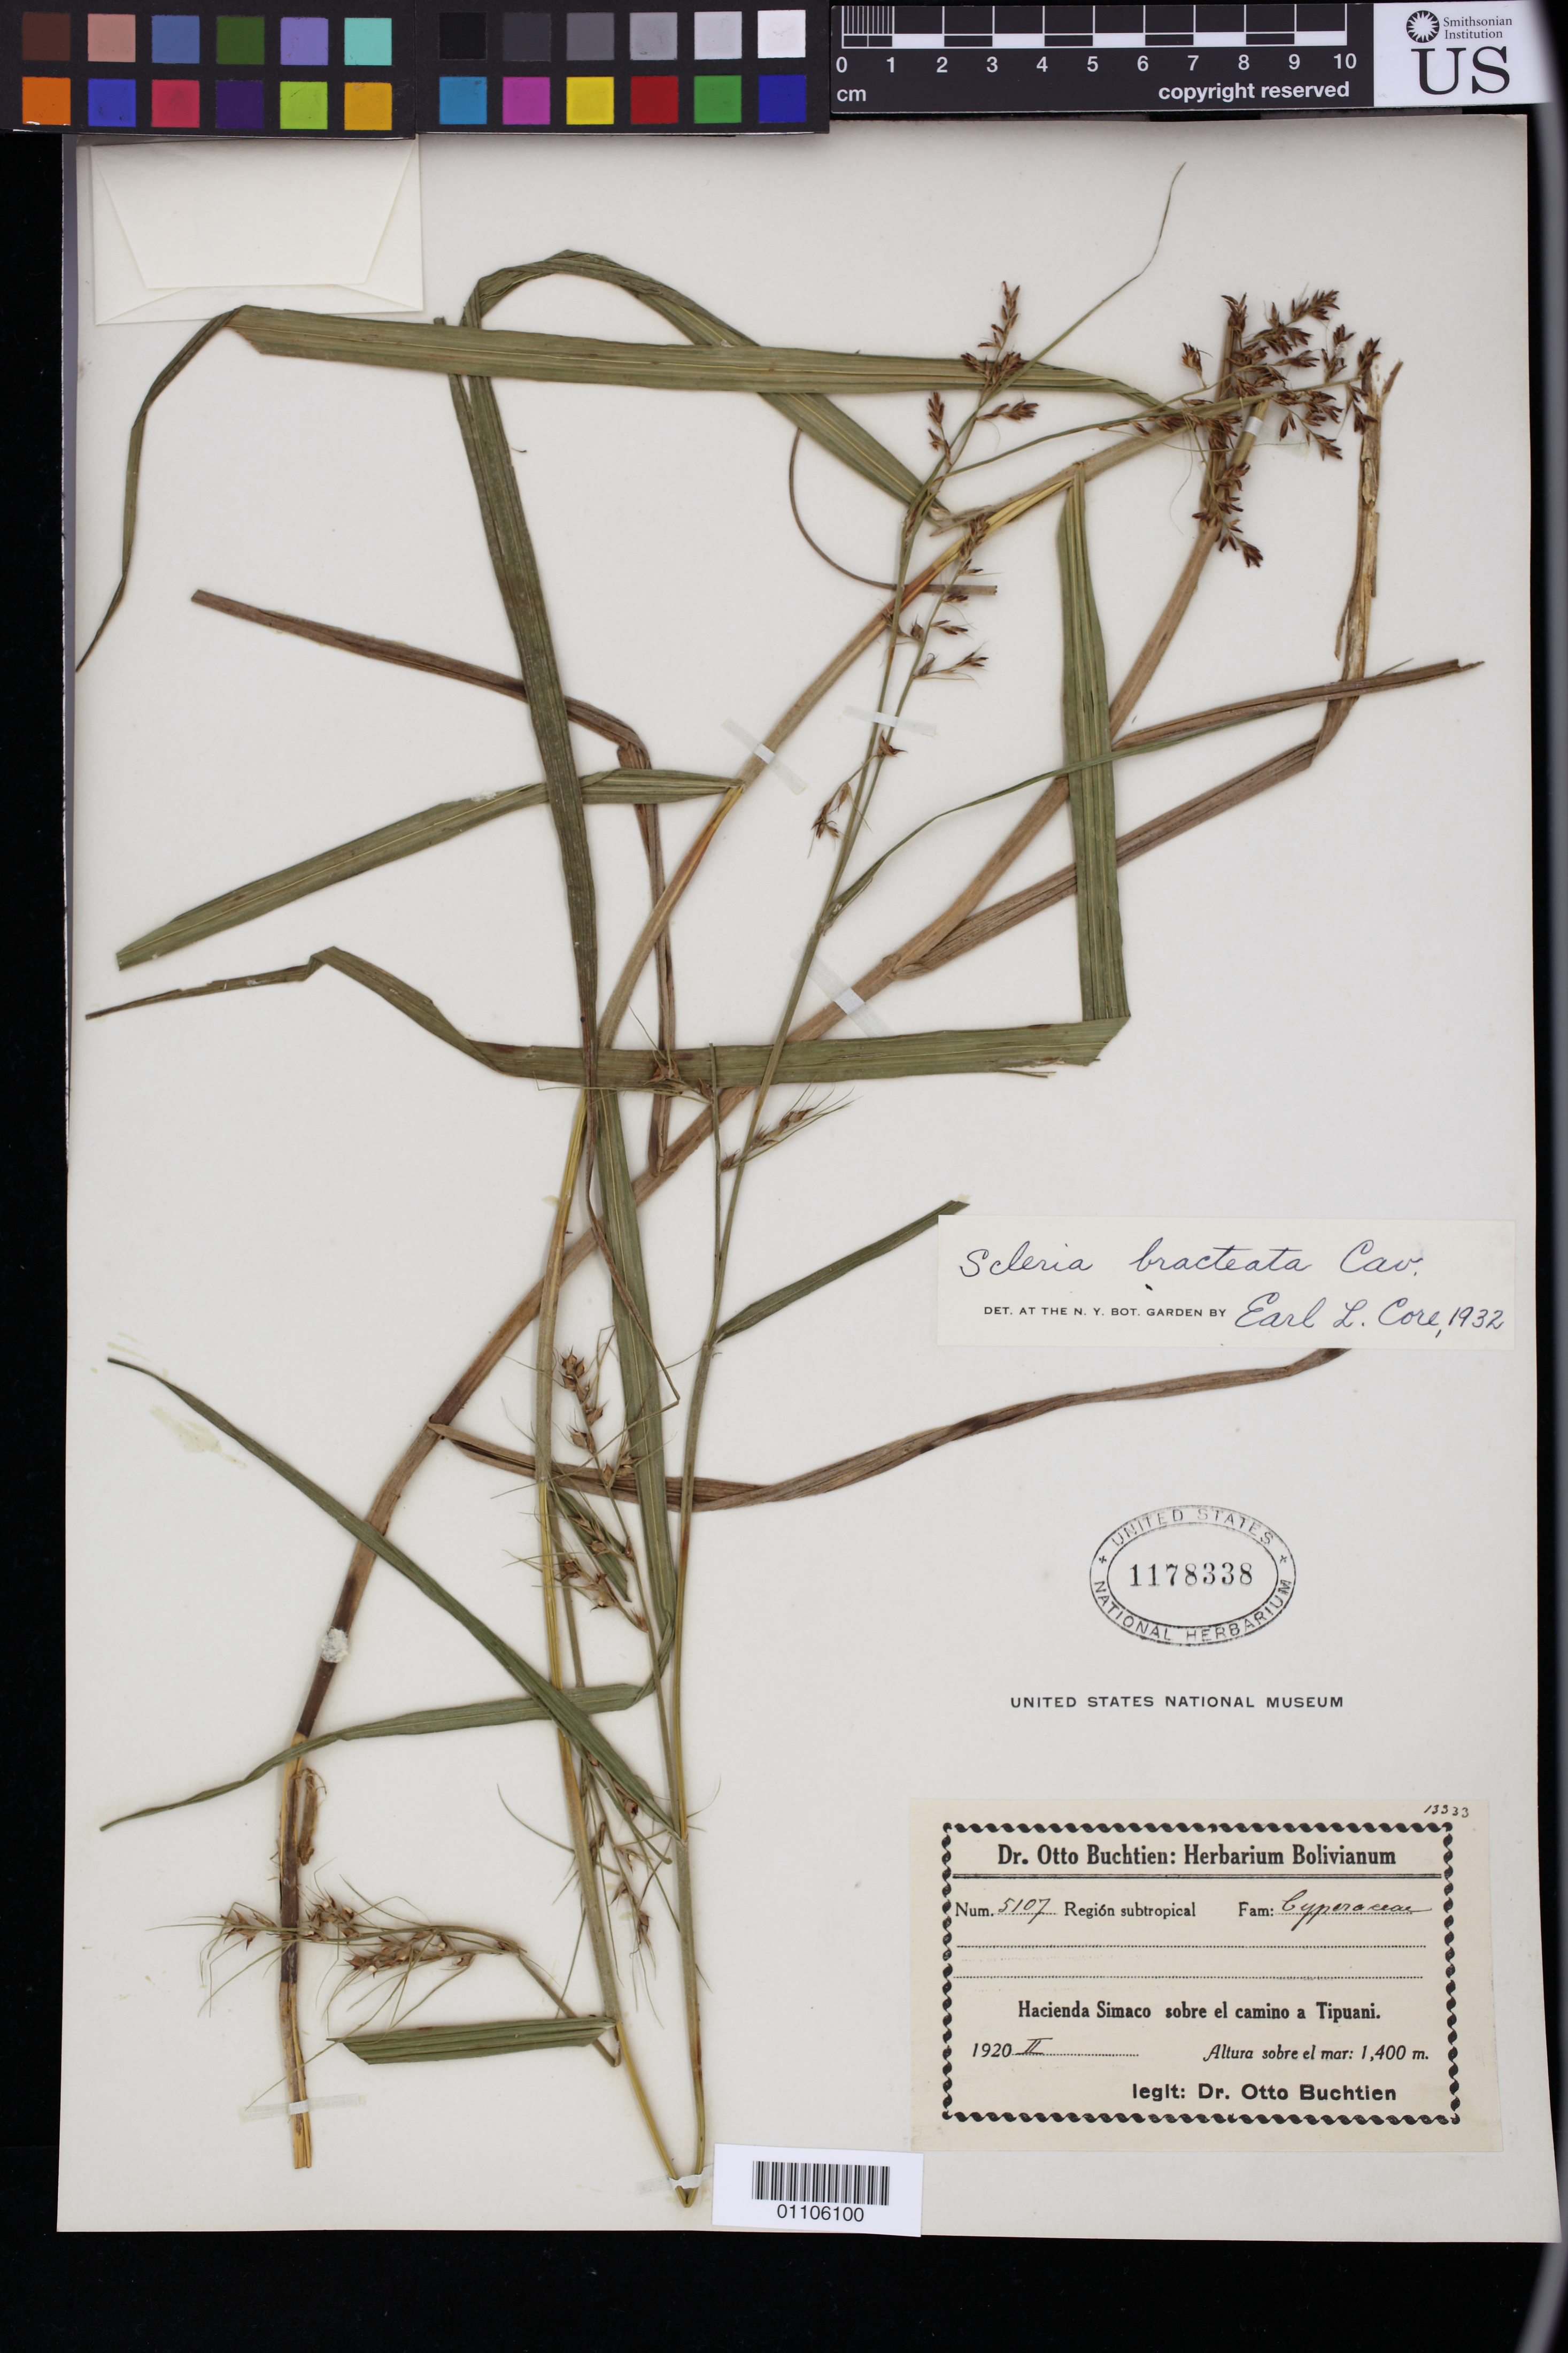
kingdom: Plantae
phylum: Tracheophyta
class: Liliopsida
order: Poales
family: Cyperaceae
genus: Scleria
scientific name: Scleria bracteata f. simplicior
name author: Kük.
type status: Isotype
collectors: O. Buchtien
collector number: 5107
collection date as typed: Feb 1920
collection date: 1920-02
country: Bolivia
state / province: La Paz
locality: Hacienda Simaco sobre el camino a Tipuani.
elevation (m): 1400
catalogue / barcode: US 1178338